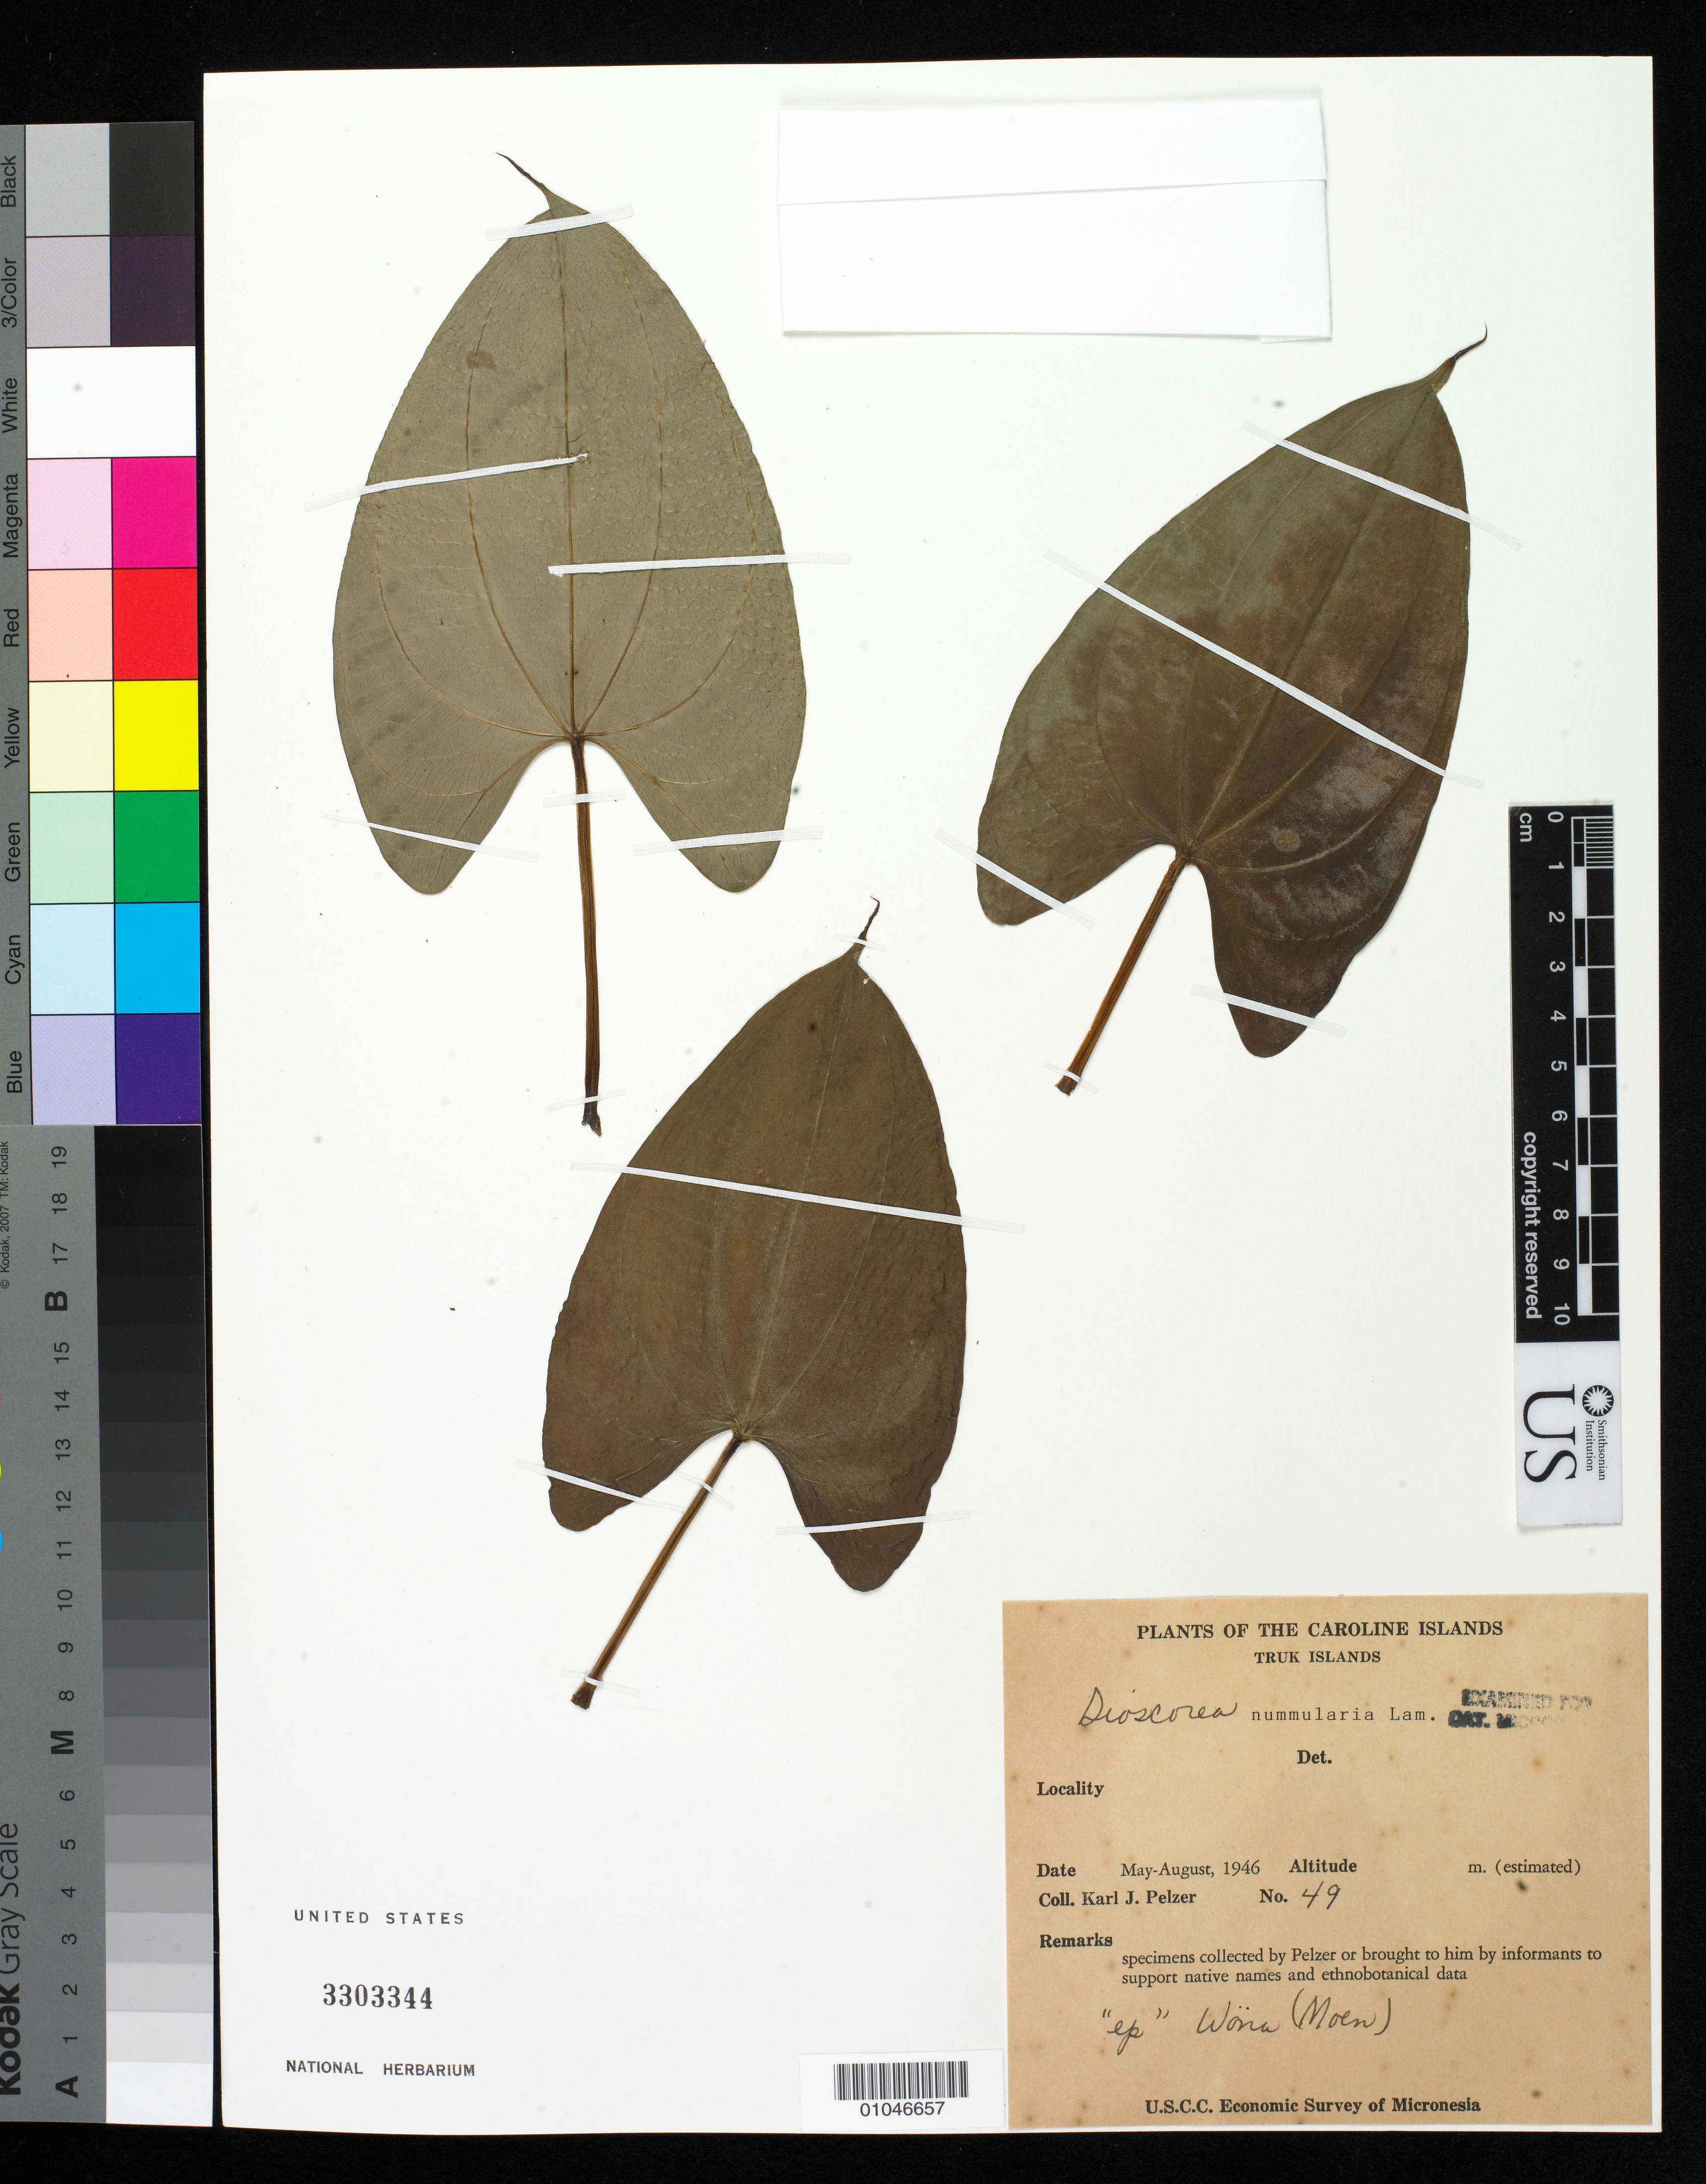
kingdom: Plantae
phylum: Tracheophyta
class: Liliopsida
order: Dioscoreales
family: Dioscoreaceae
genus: Dioscorea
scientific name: Dioscorea nummularia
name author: Lam.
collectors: K. J. Pelzer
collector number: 49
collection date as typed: May 1946 to -- Aug 1946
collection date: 1946-05/1946-08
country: Micronesia, Federated States of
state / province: Truk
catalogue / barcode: US 3303344